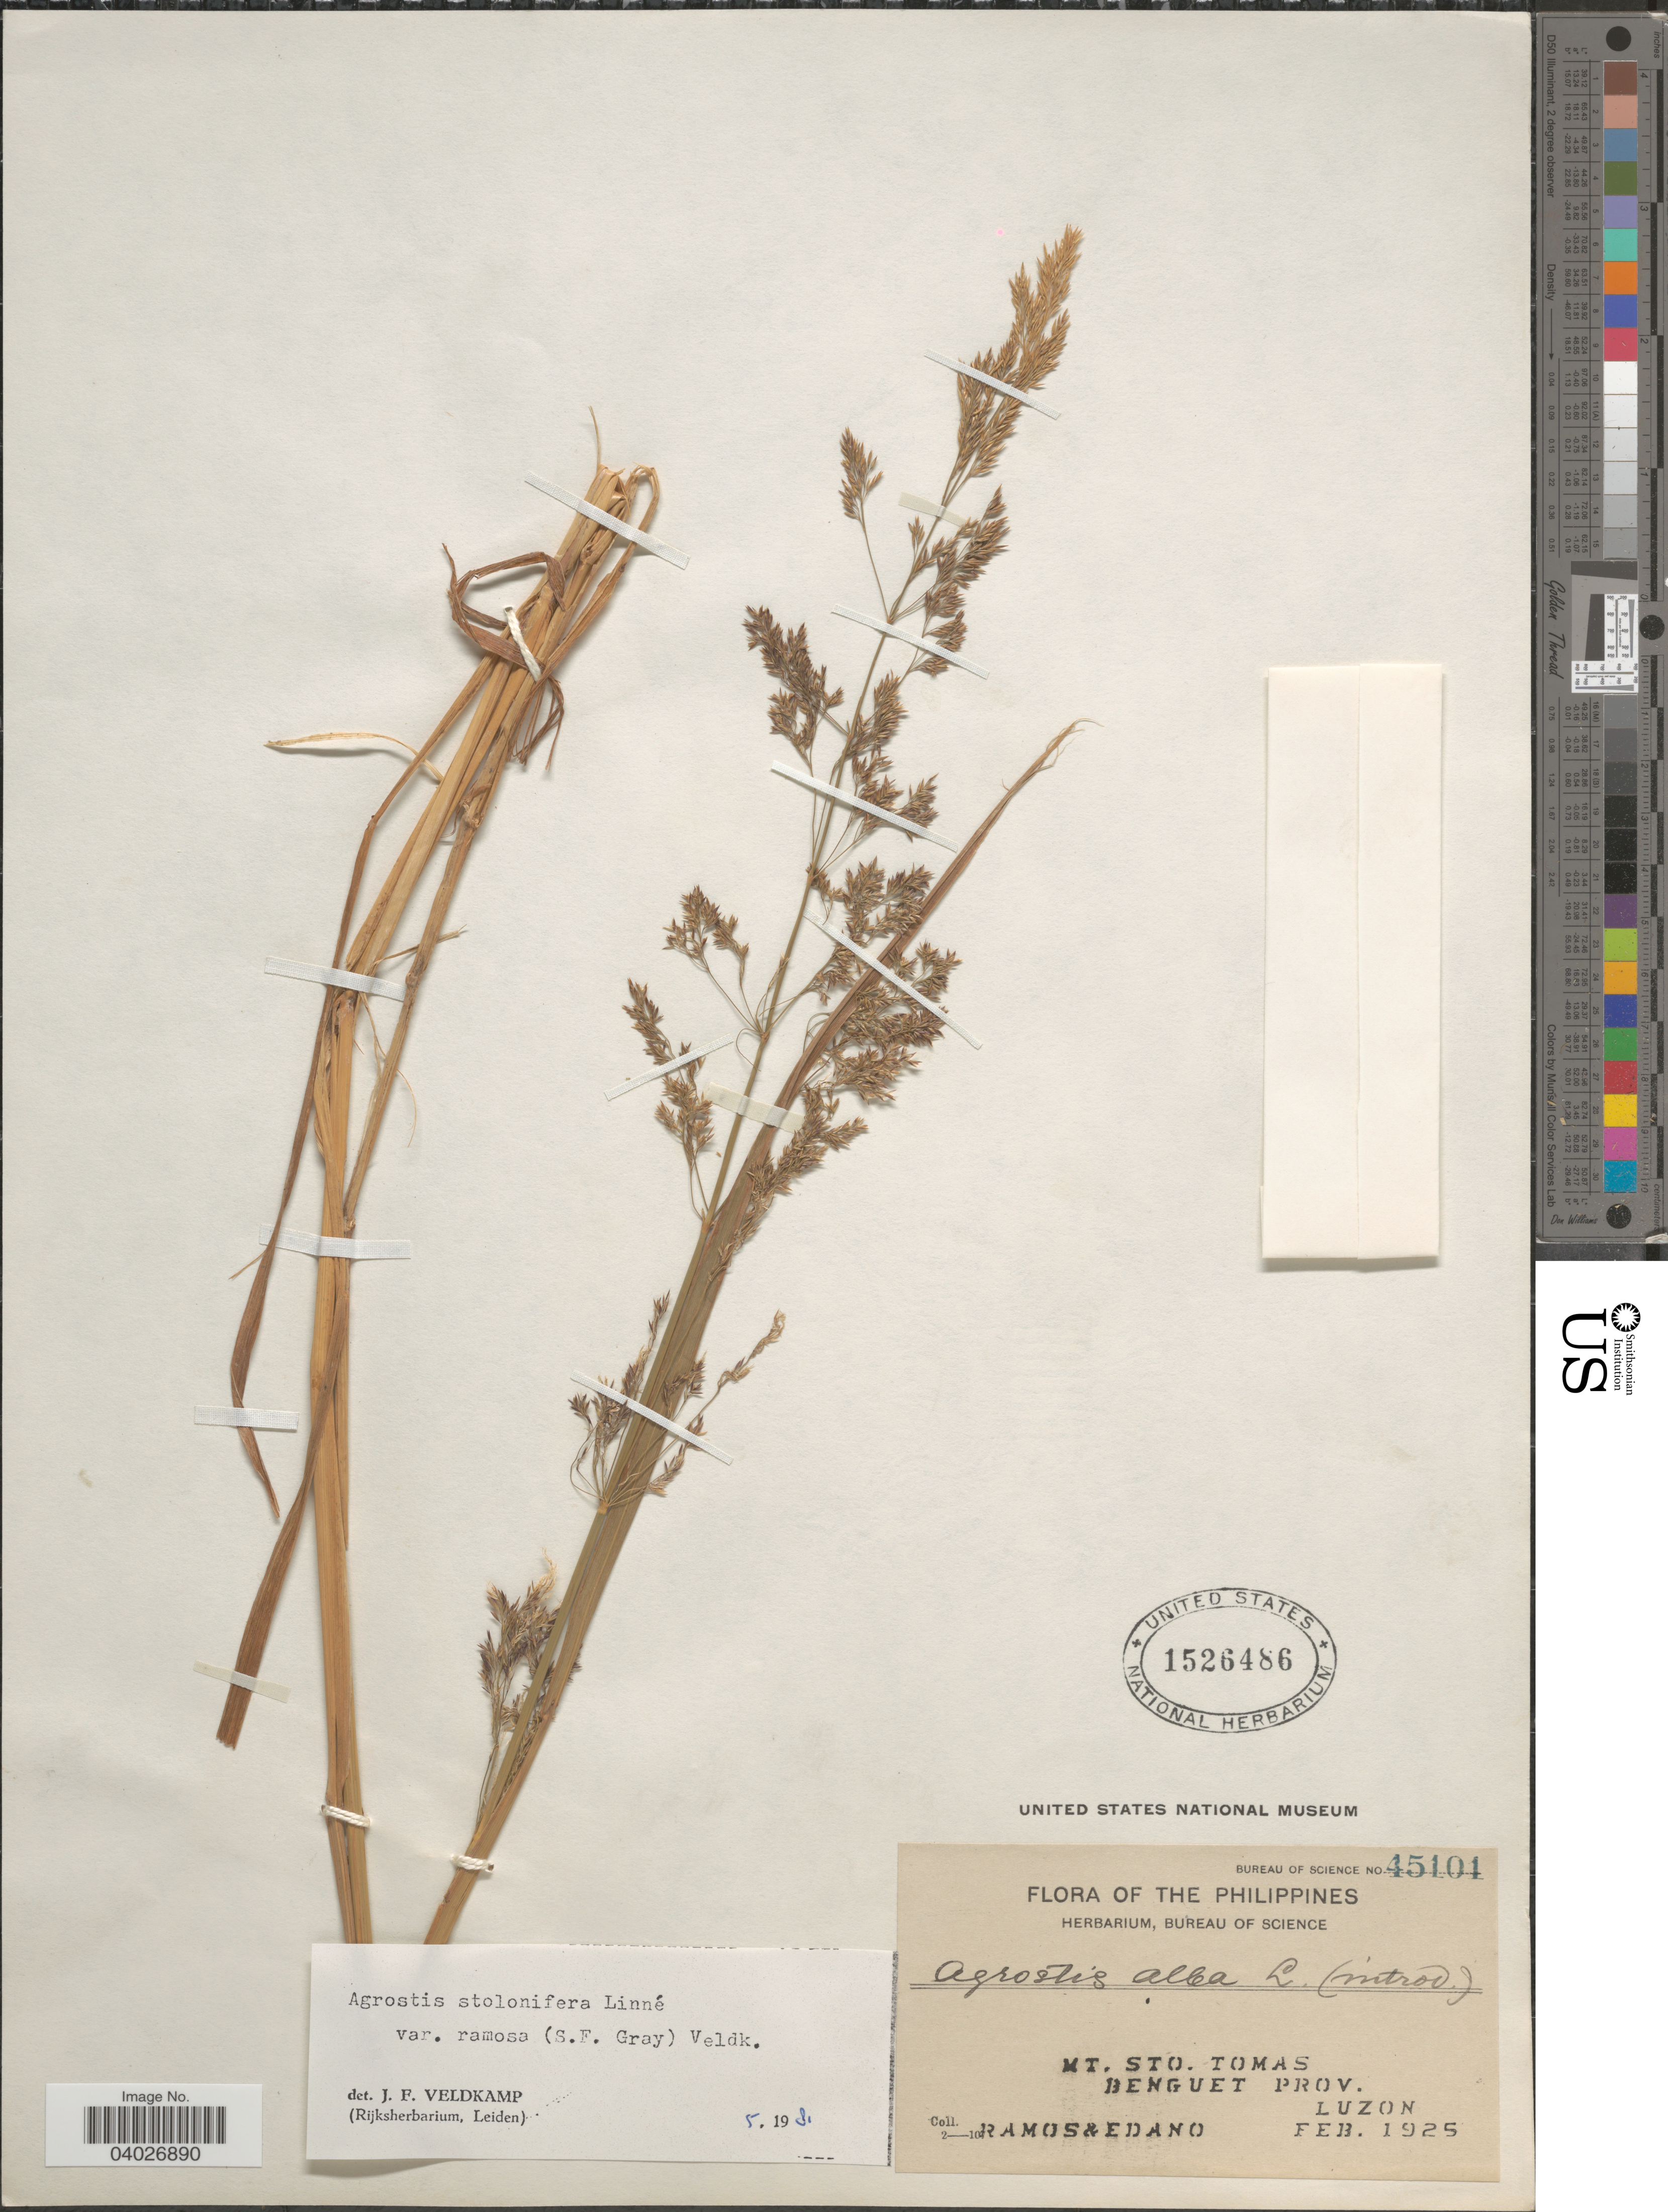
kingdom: Plantae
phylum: Tracheophyta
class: Liliopsida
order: Poales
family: Poaceae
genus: Agrostis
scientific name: Agrostis stolonifera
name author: L.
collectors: -. Ramos & -. Edano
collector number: Bureau of Science 45101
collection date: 1925-02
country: Philippines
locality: Mt. Sto. Tomas. Benguet Prov. Luzon.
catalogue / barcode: US 1526486